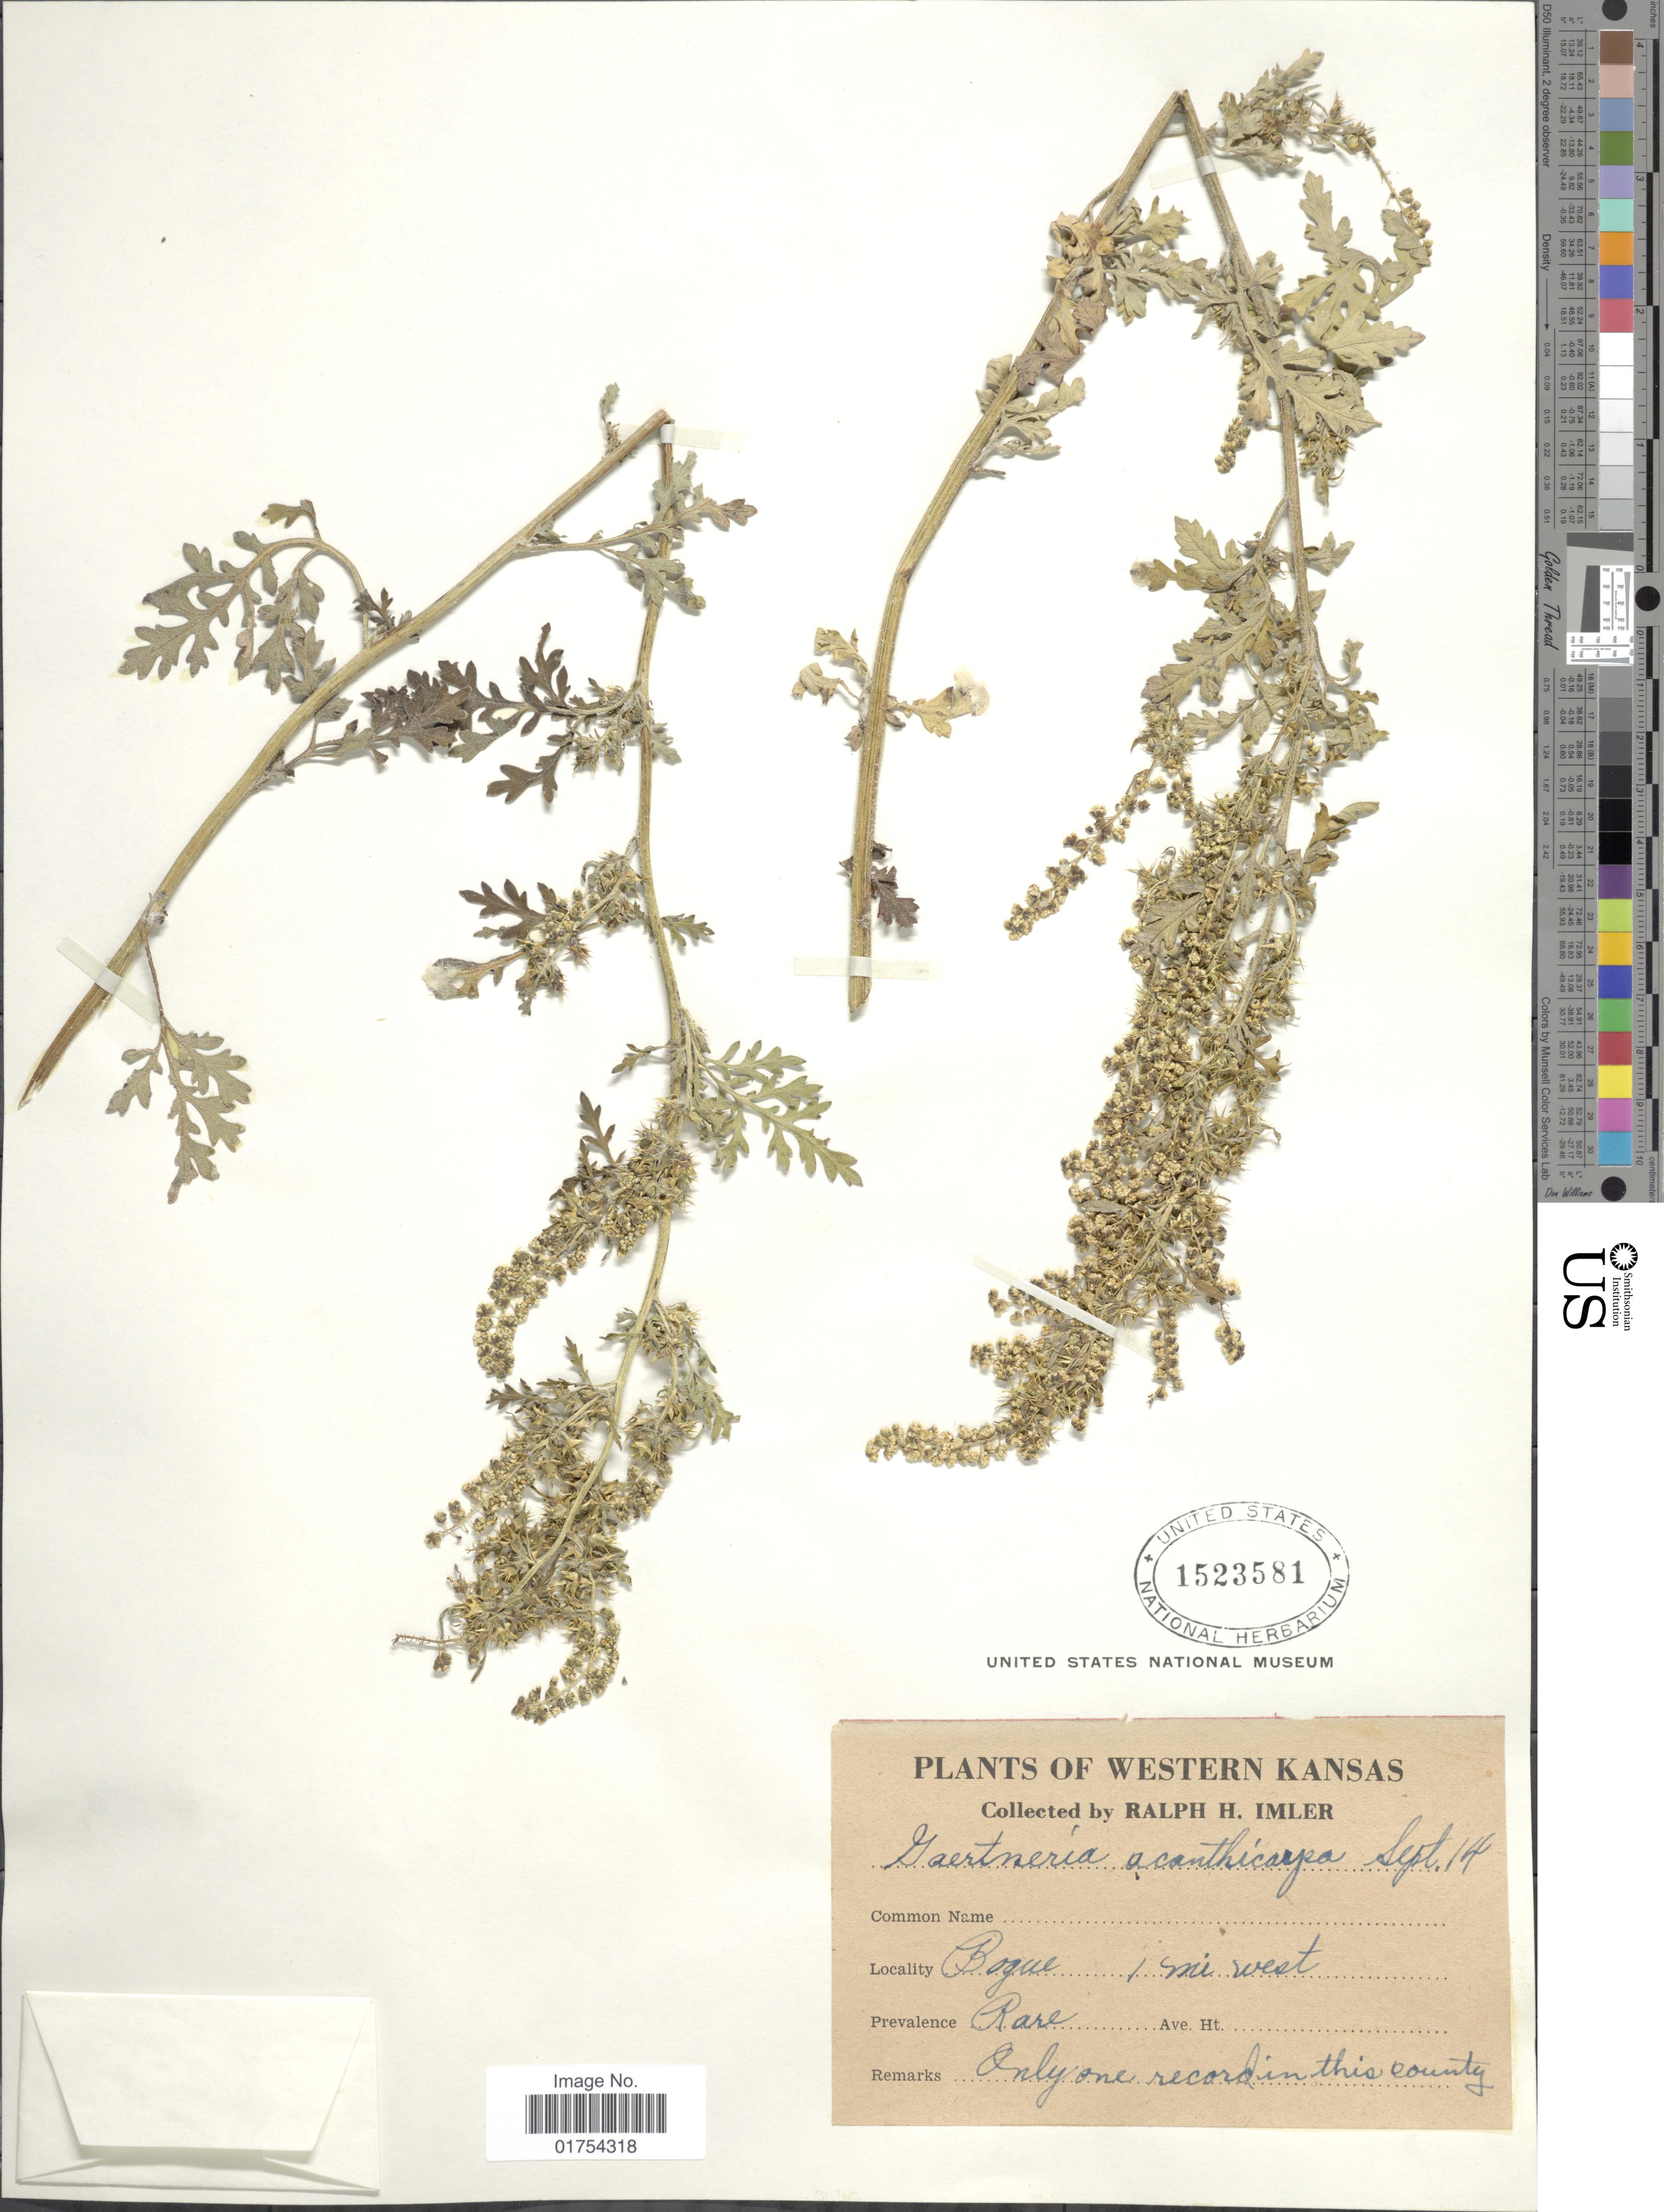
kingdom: Plantae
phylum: Tracheophyta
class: Magnoliopsida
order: Asterales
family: Asteraceae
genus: Franseria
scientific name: Franseria acanthicarpa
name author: Coville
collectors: R. Imler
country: United States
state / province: Kansas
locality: Western Kansas, Bogue 1 mi west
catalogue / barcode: US 1523581